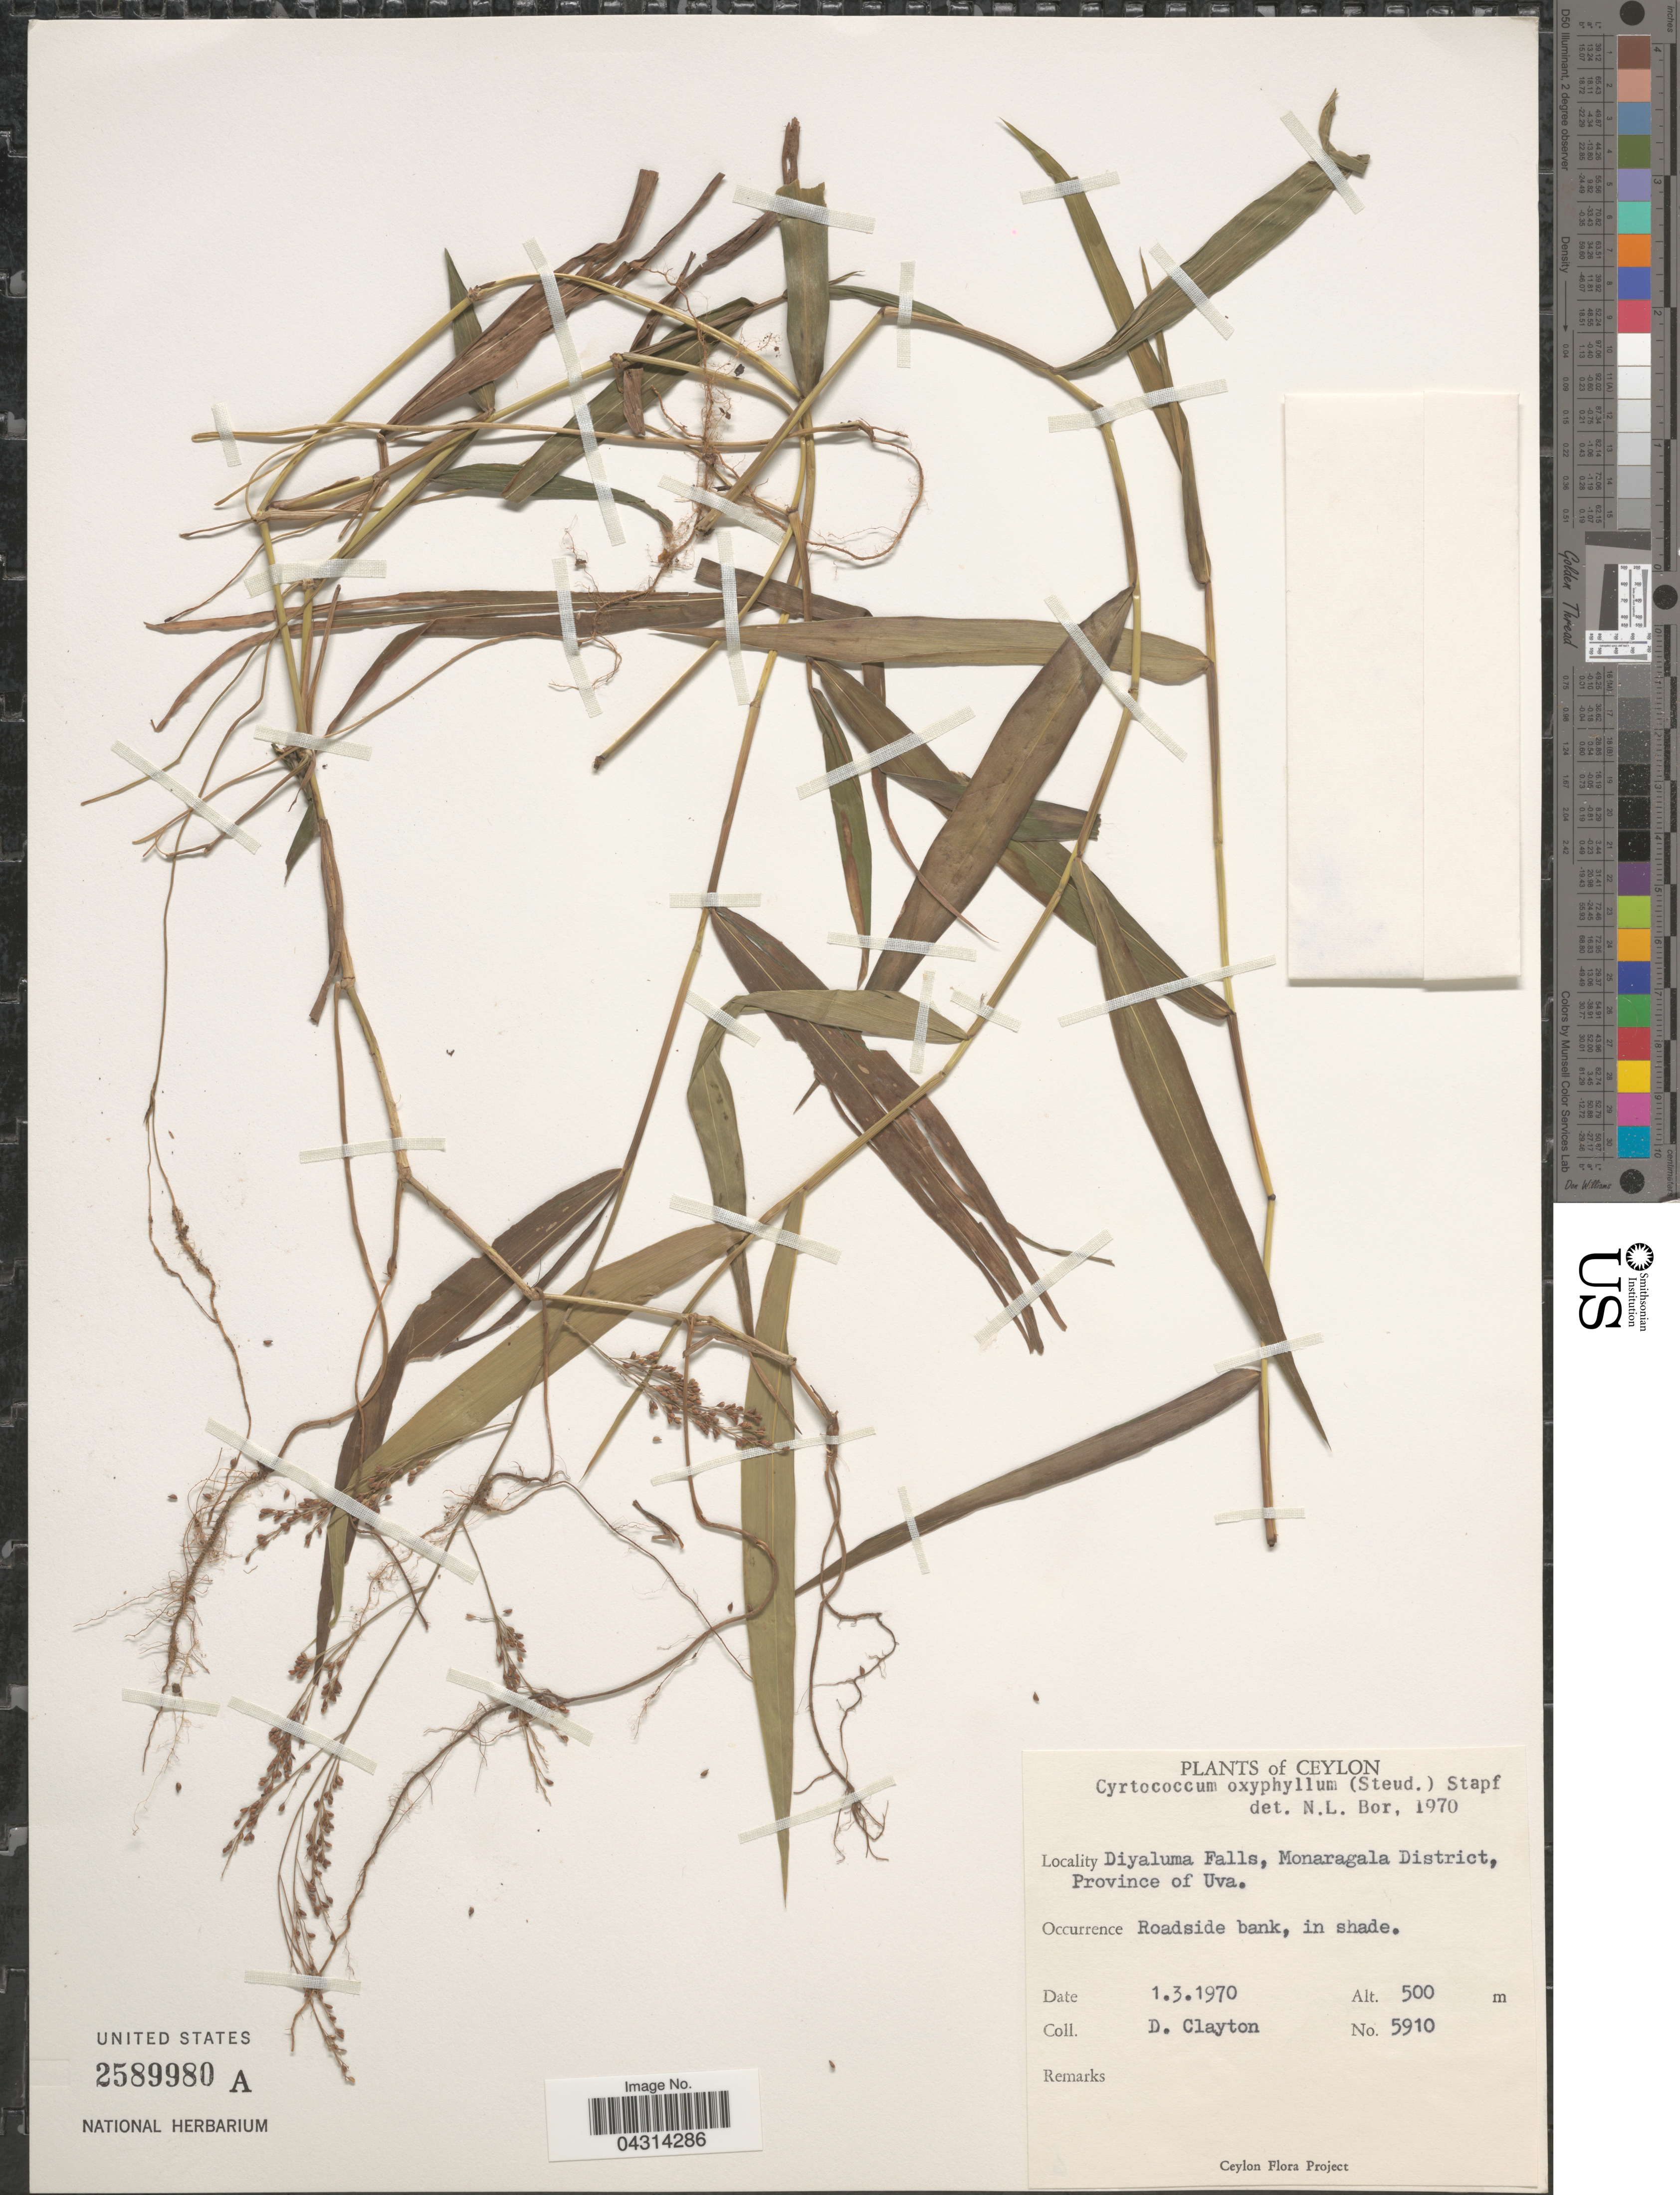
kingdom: Plantae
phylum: Tracheophyta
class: Liliopsida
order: Poales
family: Poaceae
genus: Cyrtococcum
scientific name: Cyrtococcum oxyphyllum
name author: (Steud.) Stapf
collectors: D. Clayton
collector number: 5910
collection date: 1970-03-01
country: Sri Lanka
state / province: Uva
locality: Ceylon. Diyaluma Falls, Monaragala District.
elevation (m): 500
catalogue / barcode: US 2589980A